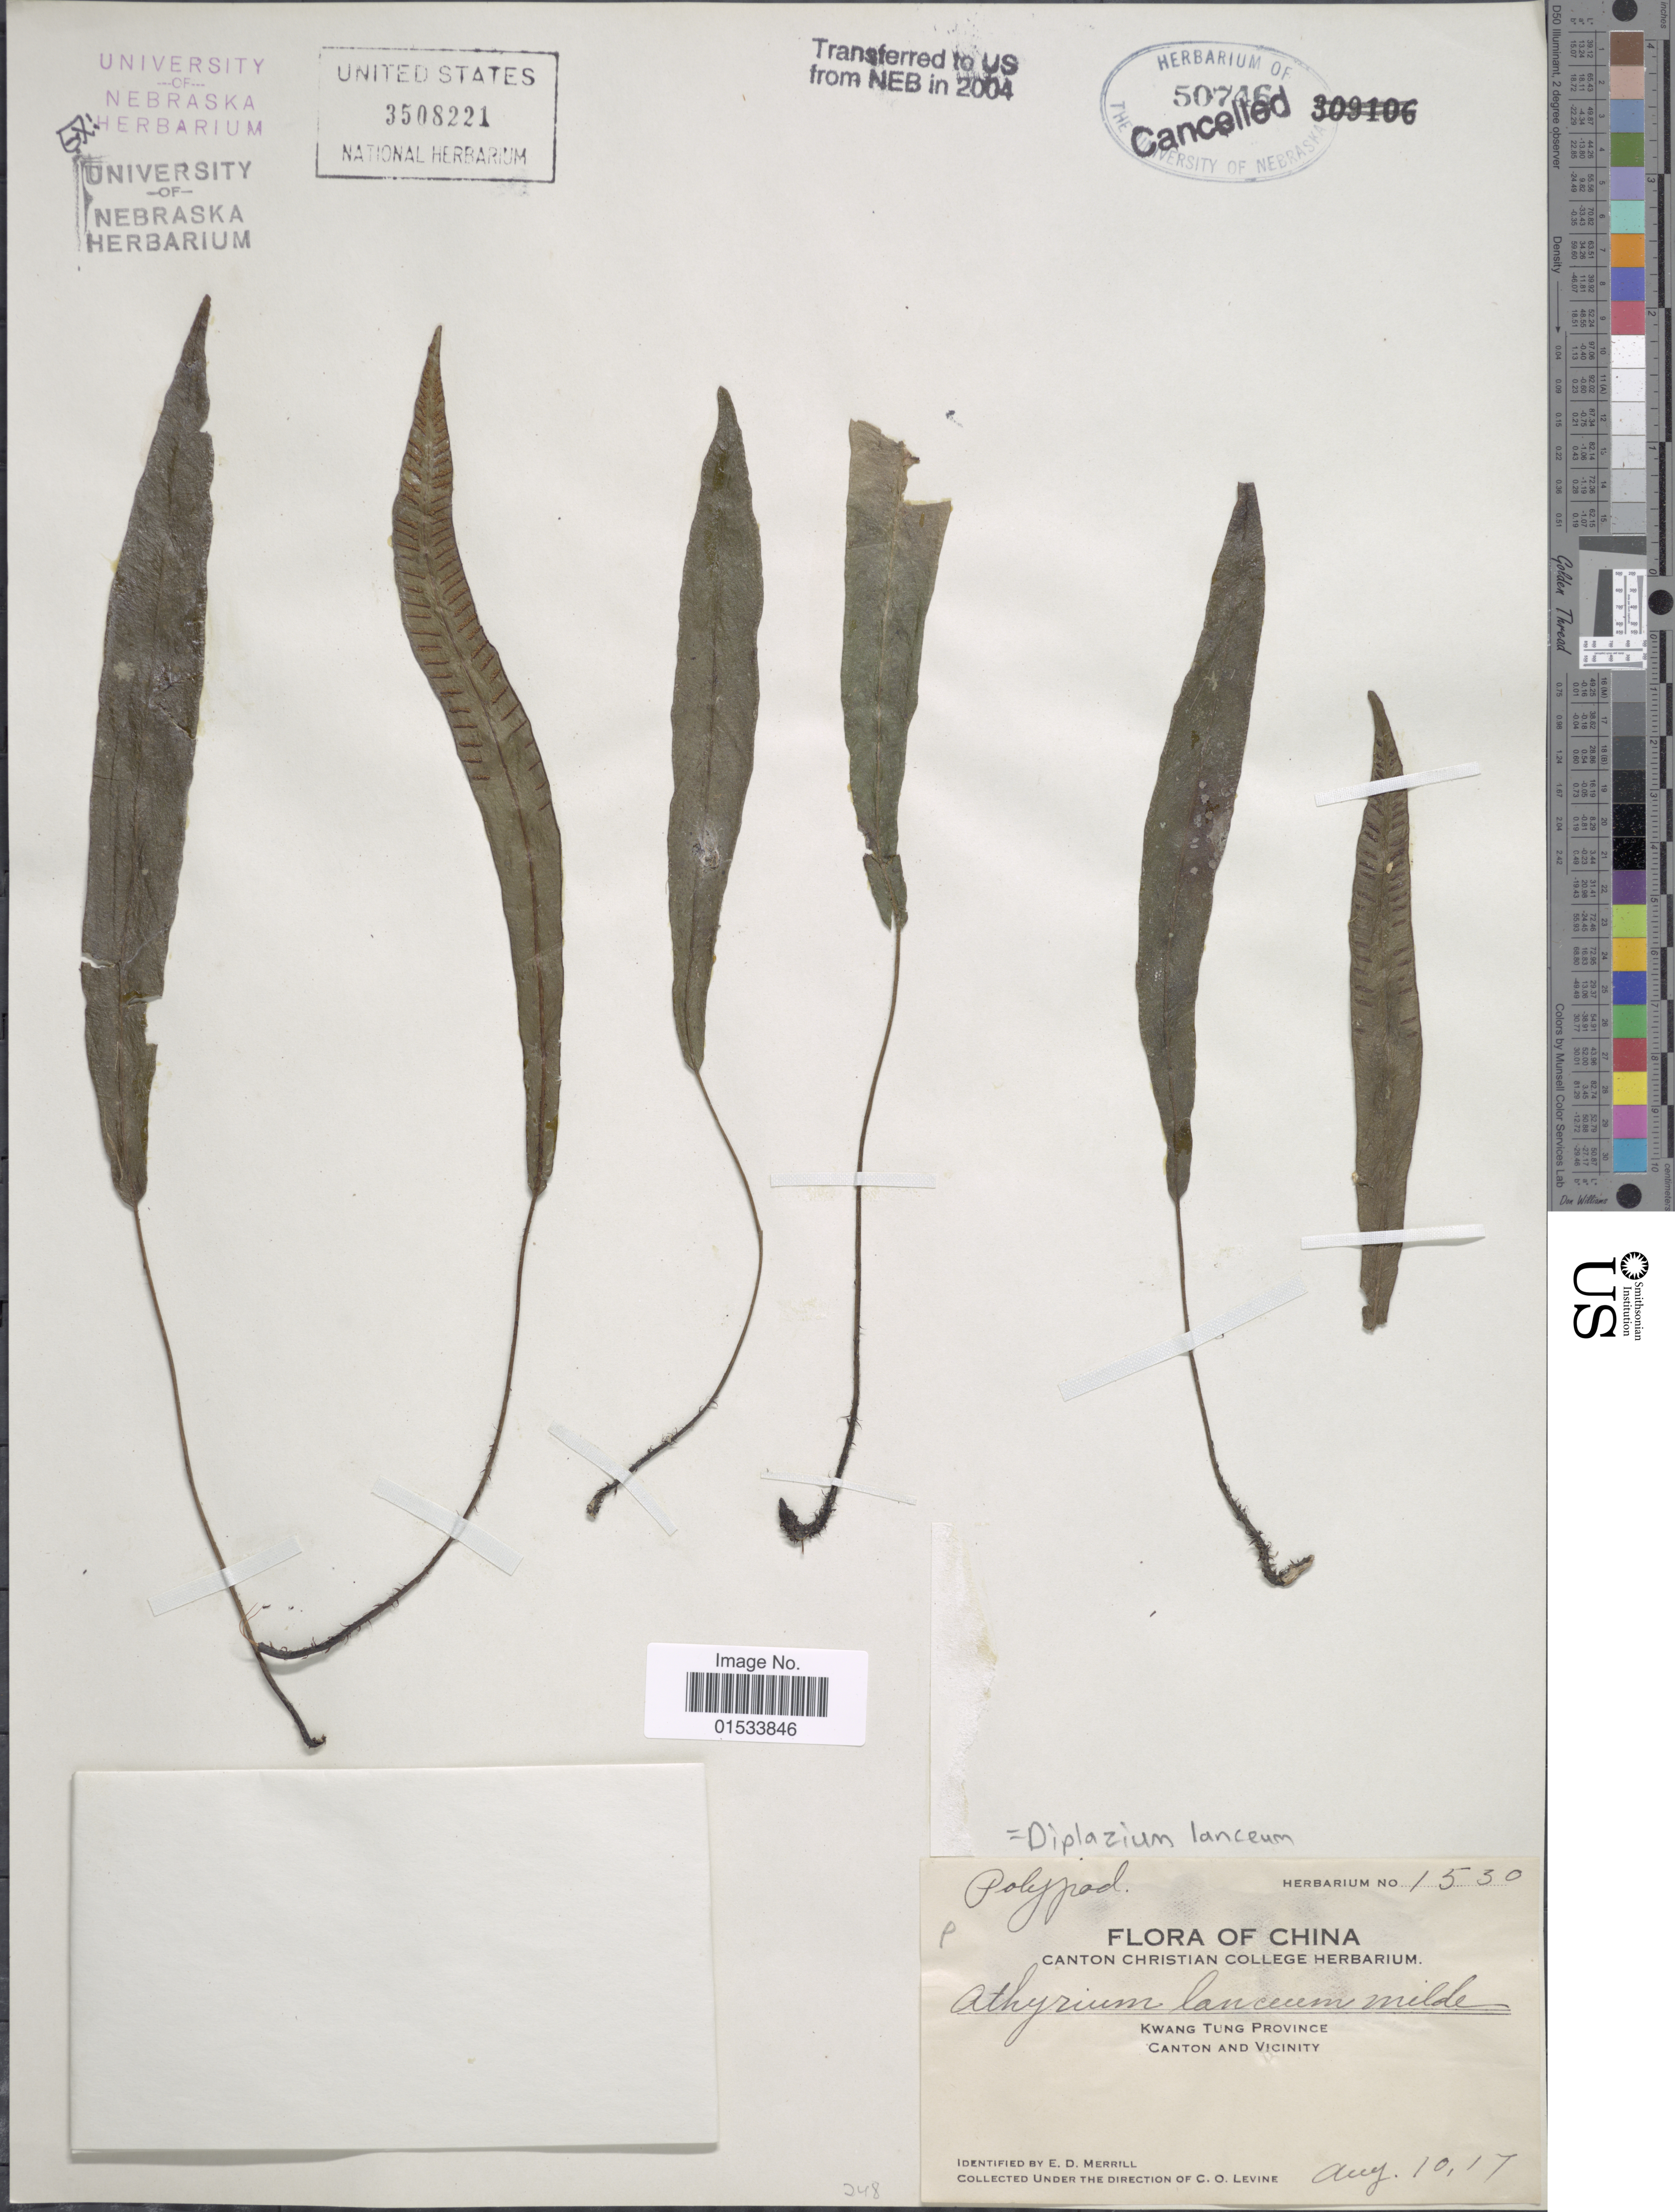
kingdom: Plantae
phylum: Tracheophyta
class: Polypodiopsida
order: Polypodiales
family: Athyriaceae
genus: Diplazium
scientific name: Diplazium lanceum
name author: (Thunb.) C. Presl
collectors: C. O. Levine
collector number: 1530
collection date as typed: Transcribed d/m/y: 10/8/17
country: China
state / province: Guangdong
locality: Kwang Tung Province, Canton and Vicinity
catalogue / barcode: US 3508221